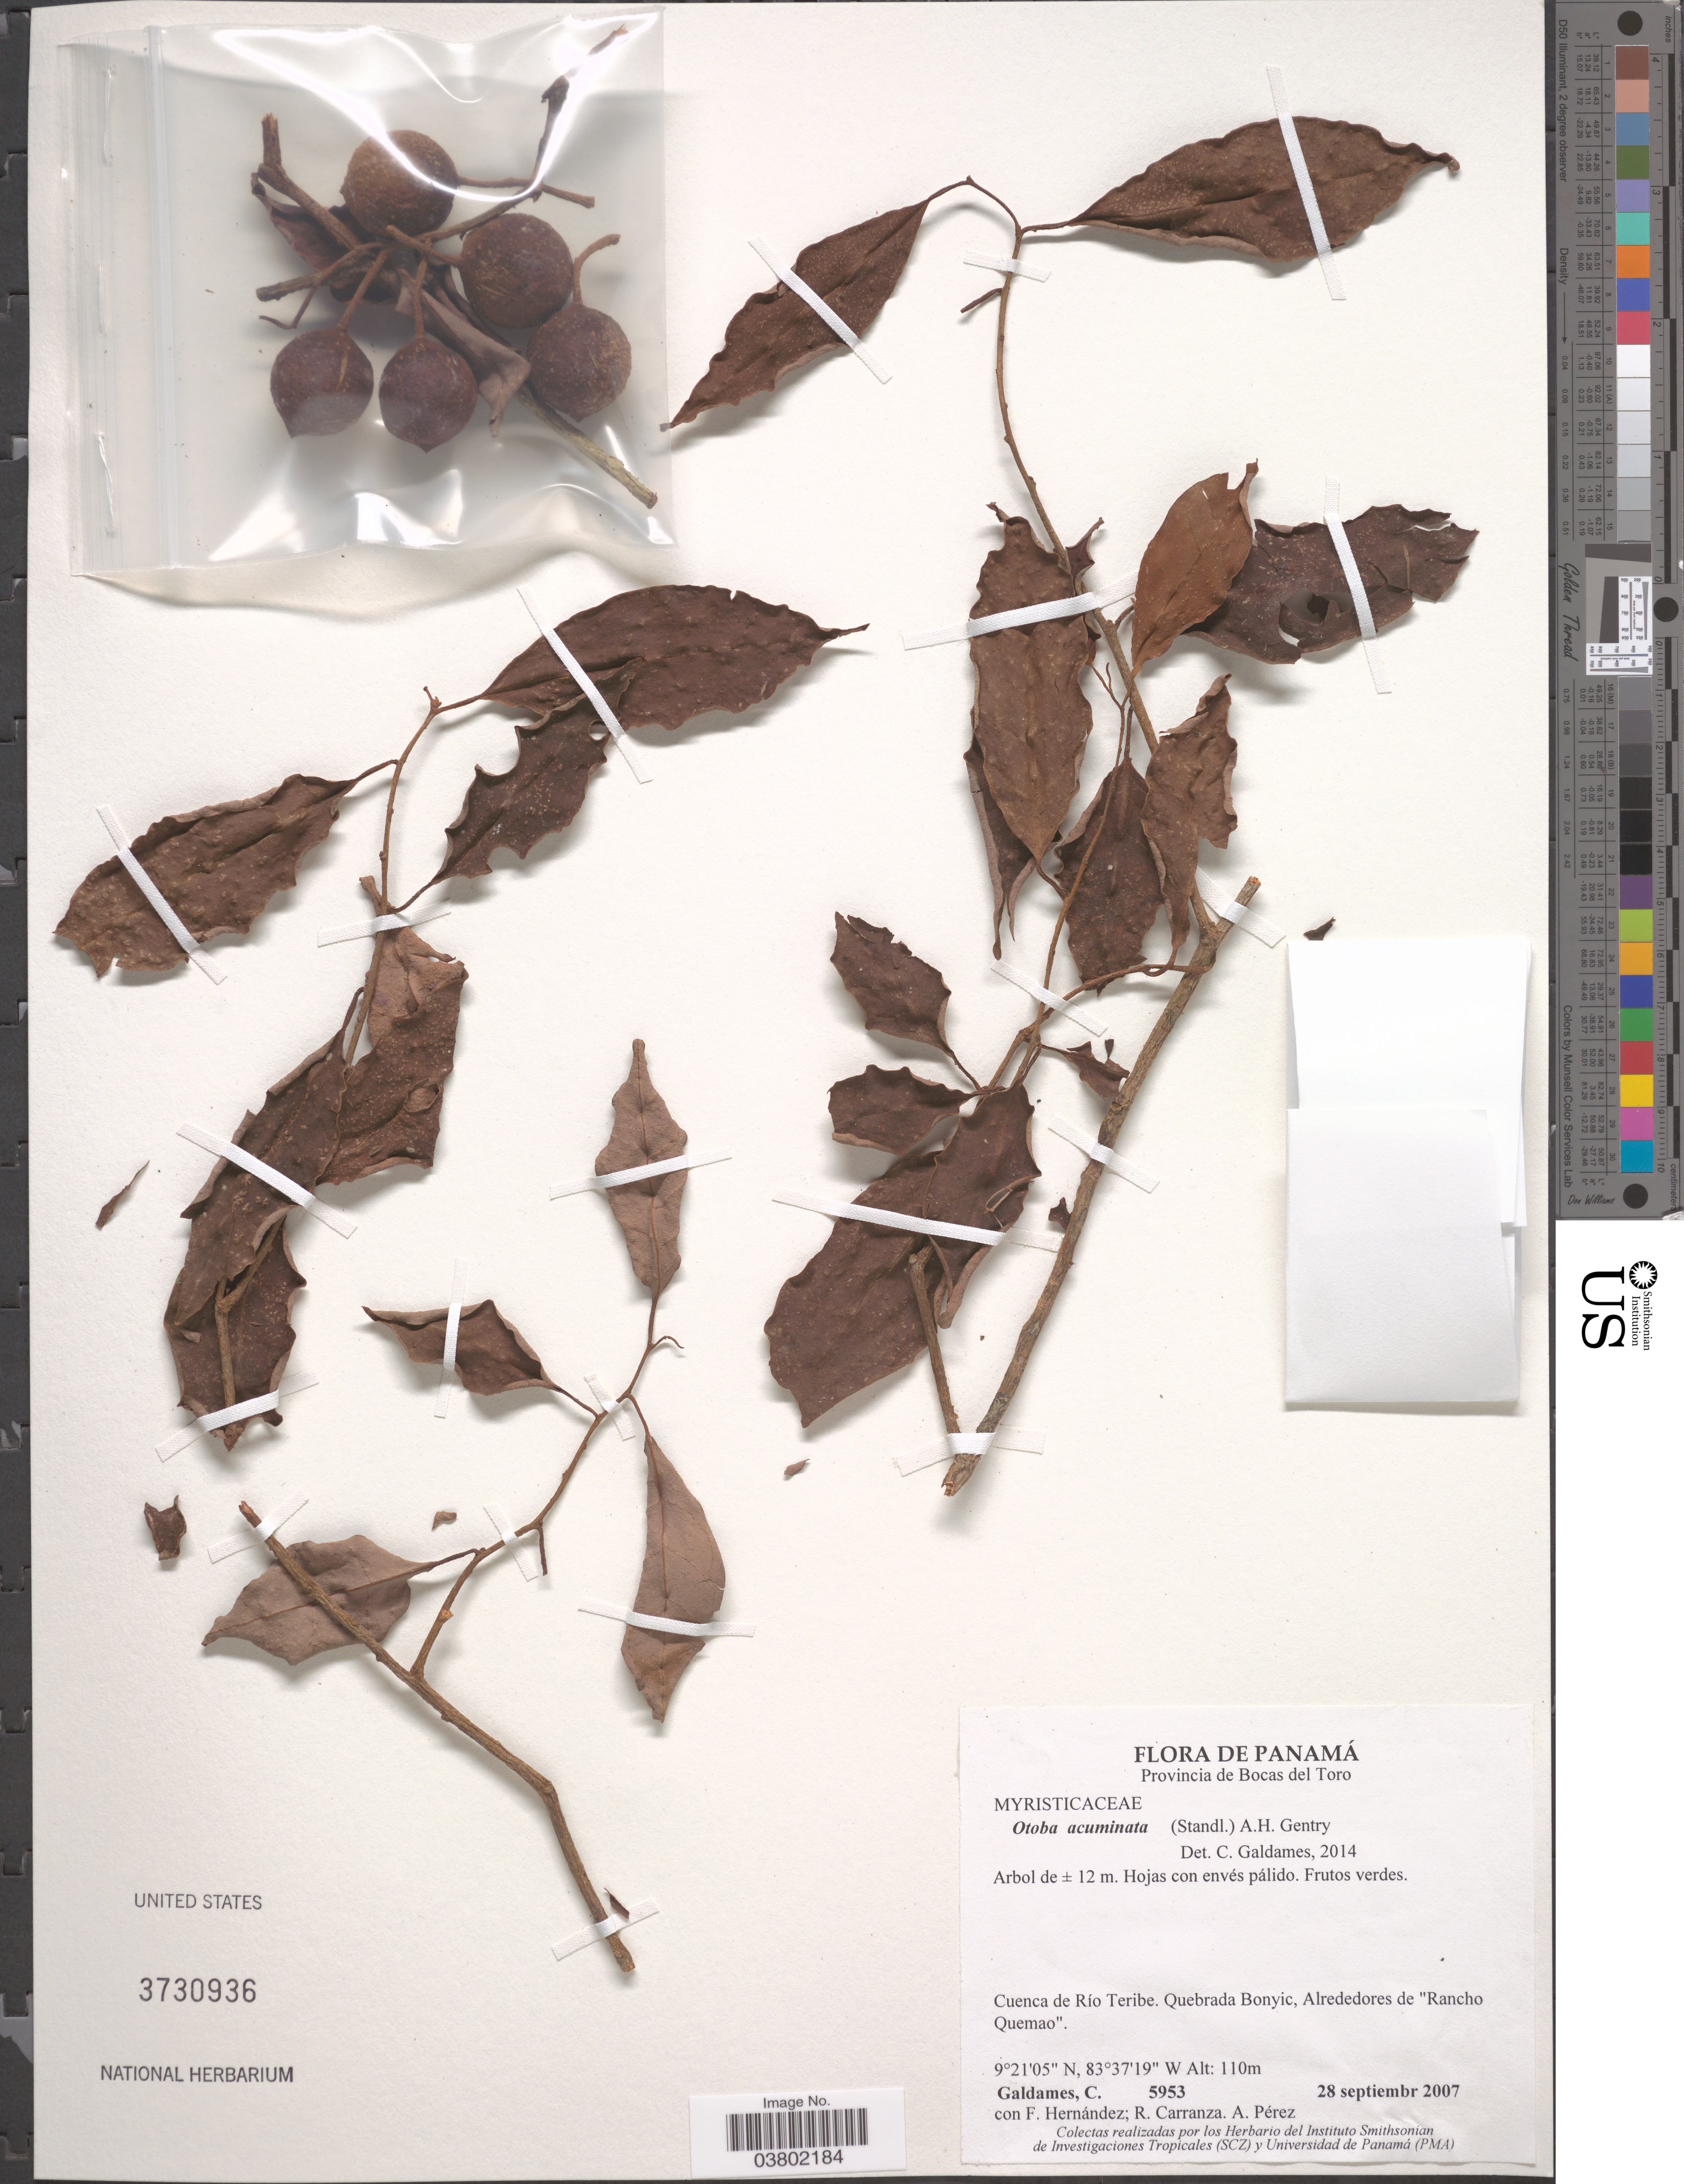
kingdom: Plantae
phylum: Tracheophyta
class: Magnoliopsida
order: Magnoliales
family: Myristicaceae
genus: Otoba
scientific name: Otoba acuminata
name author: (Standl.) A.H. Gentry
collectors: C. Galdames, F. Hernandez, R. Carranza & A. Pérez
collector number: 5953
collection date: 2007-09-28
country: Panama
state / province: Bocas del Toro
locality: Cuenca de Río Teribe. Quebrada Bonyic, Alrededores de "Rancho Quemao".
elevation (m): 110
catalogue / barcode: US 3730936